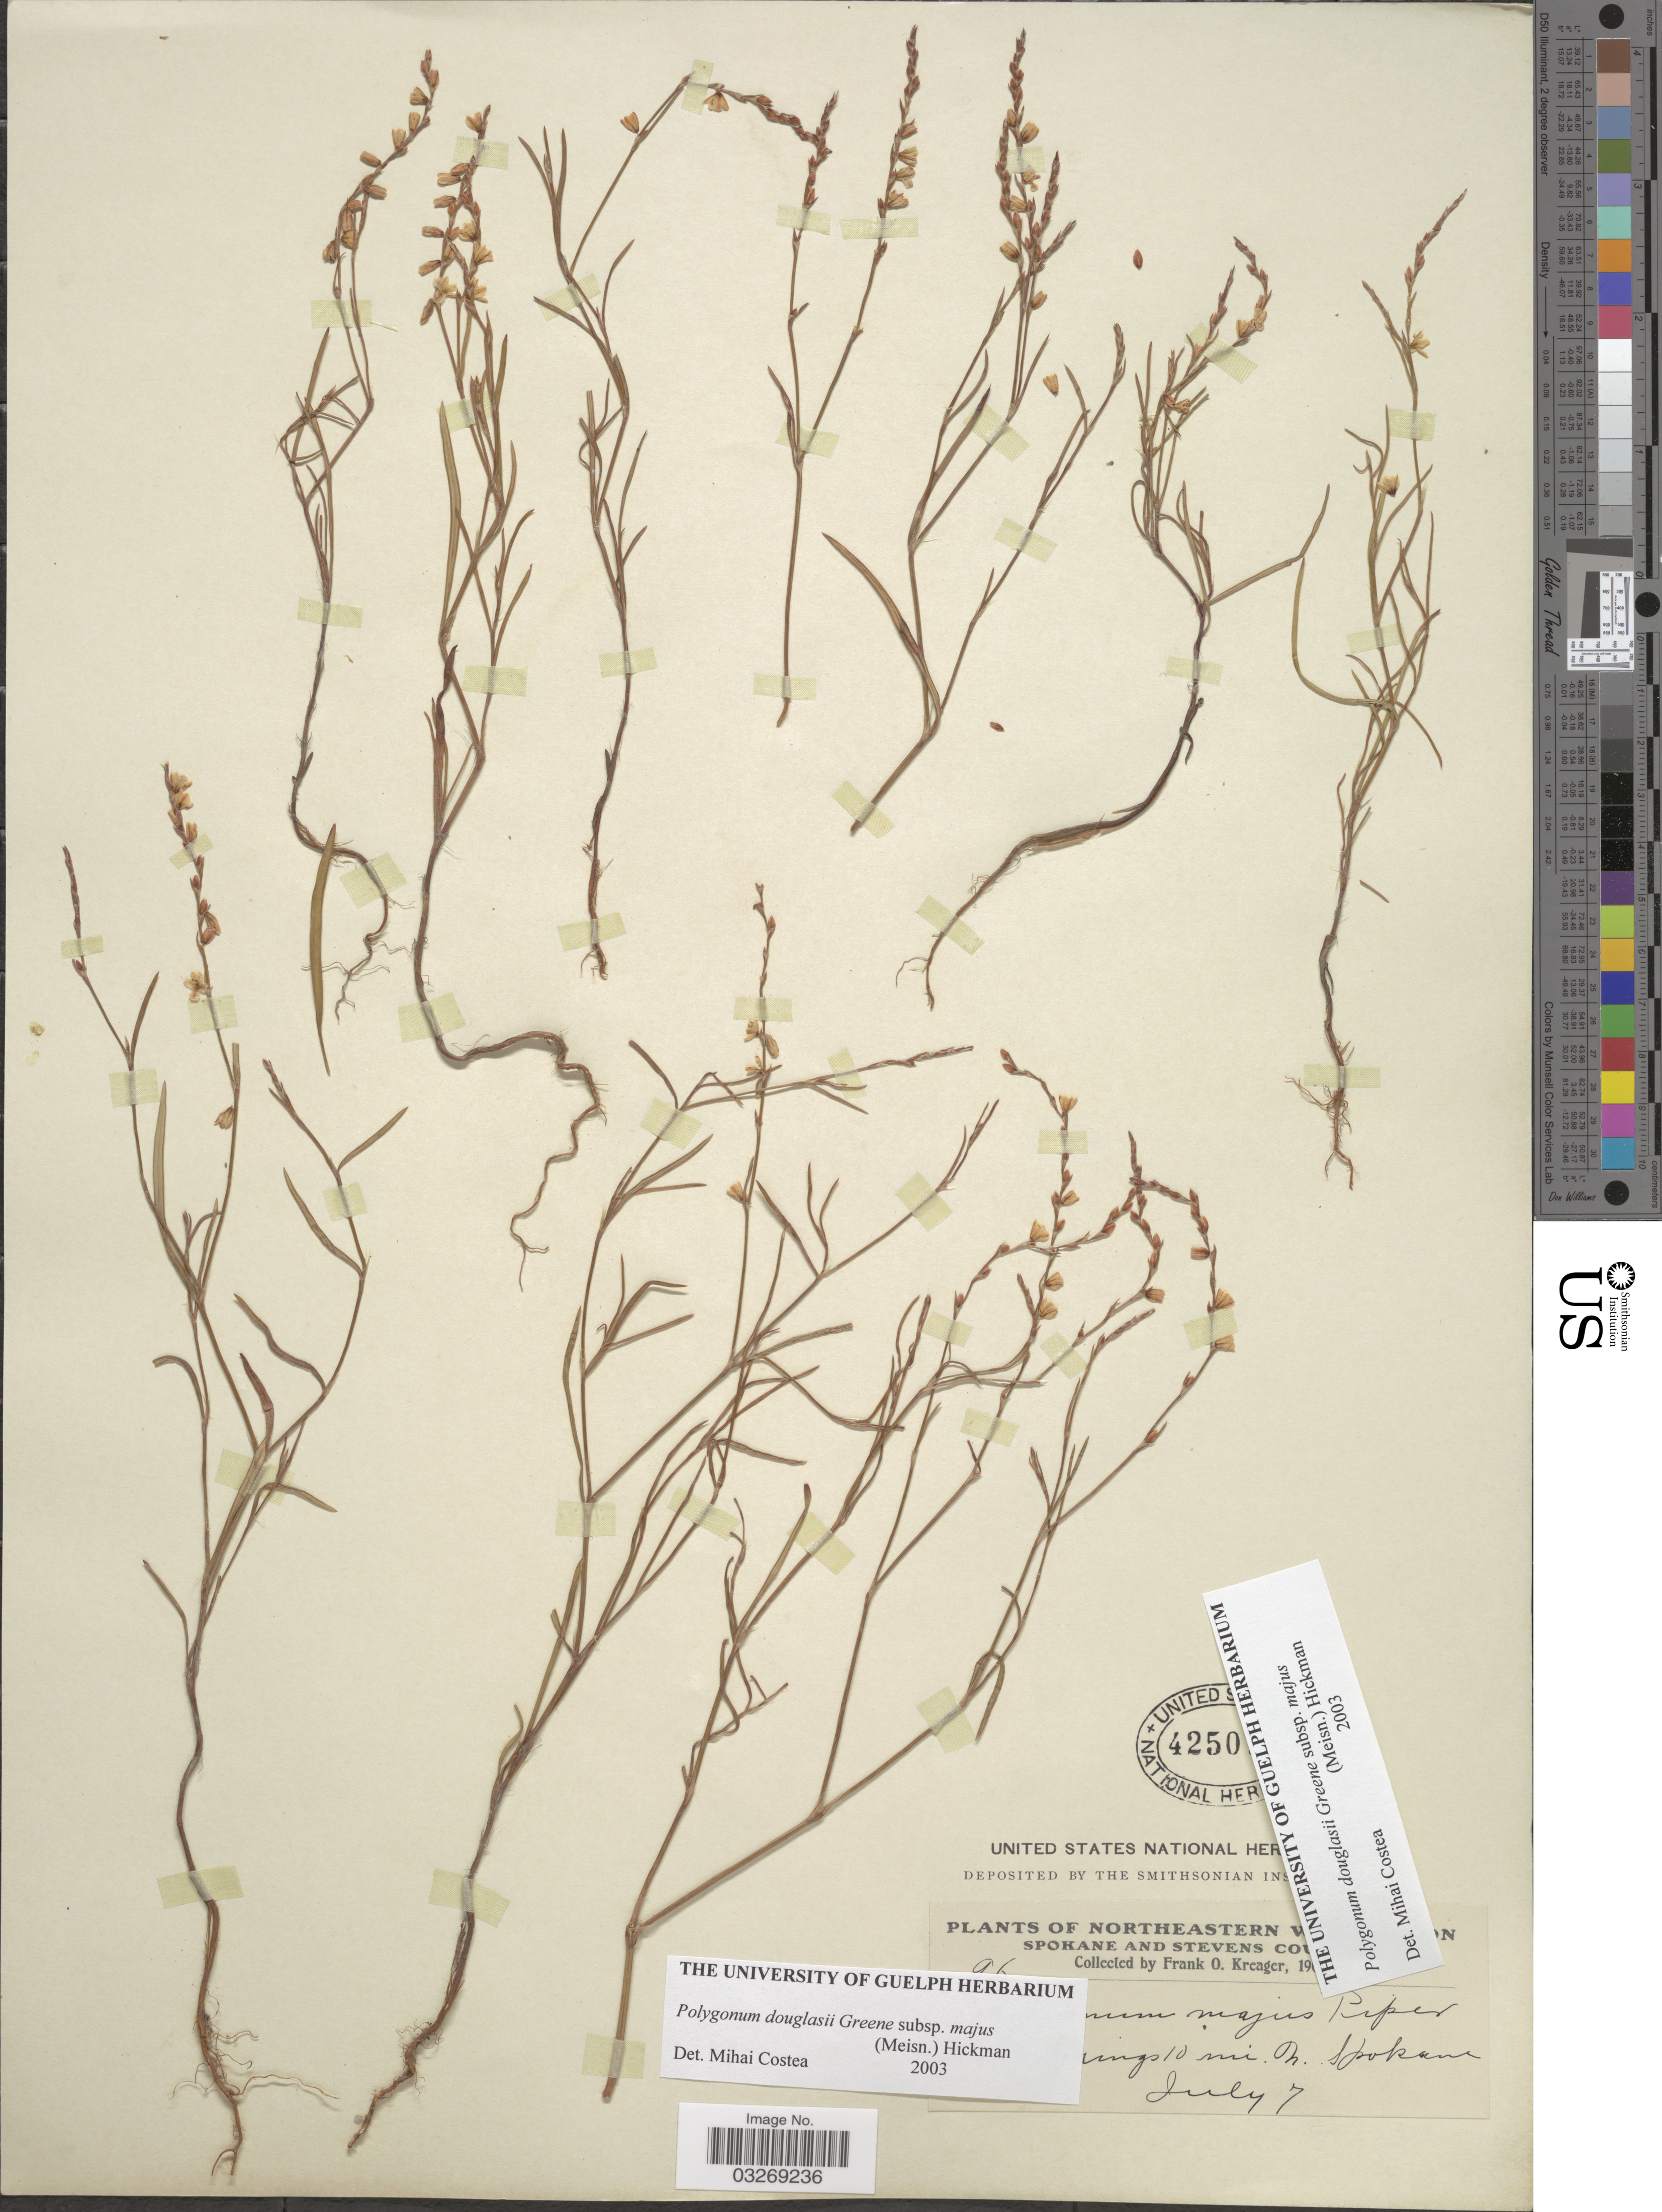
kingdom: Plantae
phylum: Tracheophyta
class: Magnoliopsida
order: Caryophyllales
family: Polygonaceae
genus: Polygonum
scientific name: Polygonum douglasii subsp. majus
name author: (Meisn.) Hickman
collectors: F. Kreager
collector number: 96*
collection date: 1901-07-07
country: United States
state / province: Washington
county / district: Spokane / Stevens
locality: Northeastern Washington. Spokane and Stevens Counties. [illegible text] Springs 10 mi. N. Spokane.